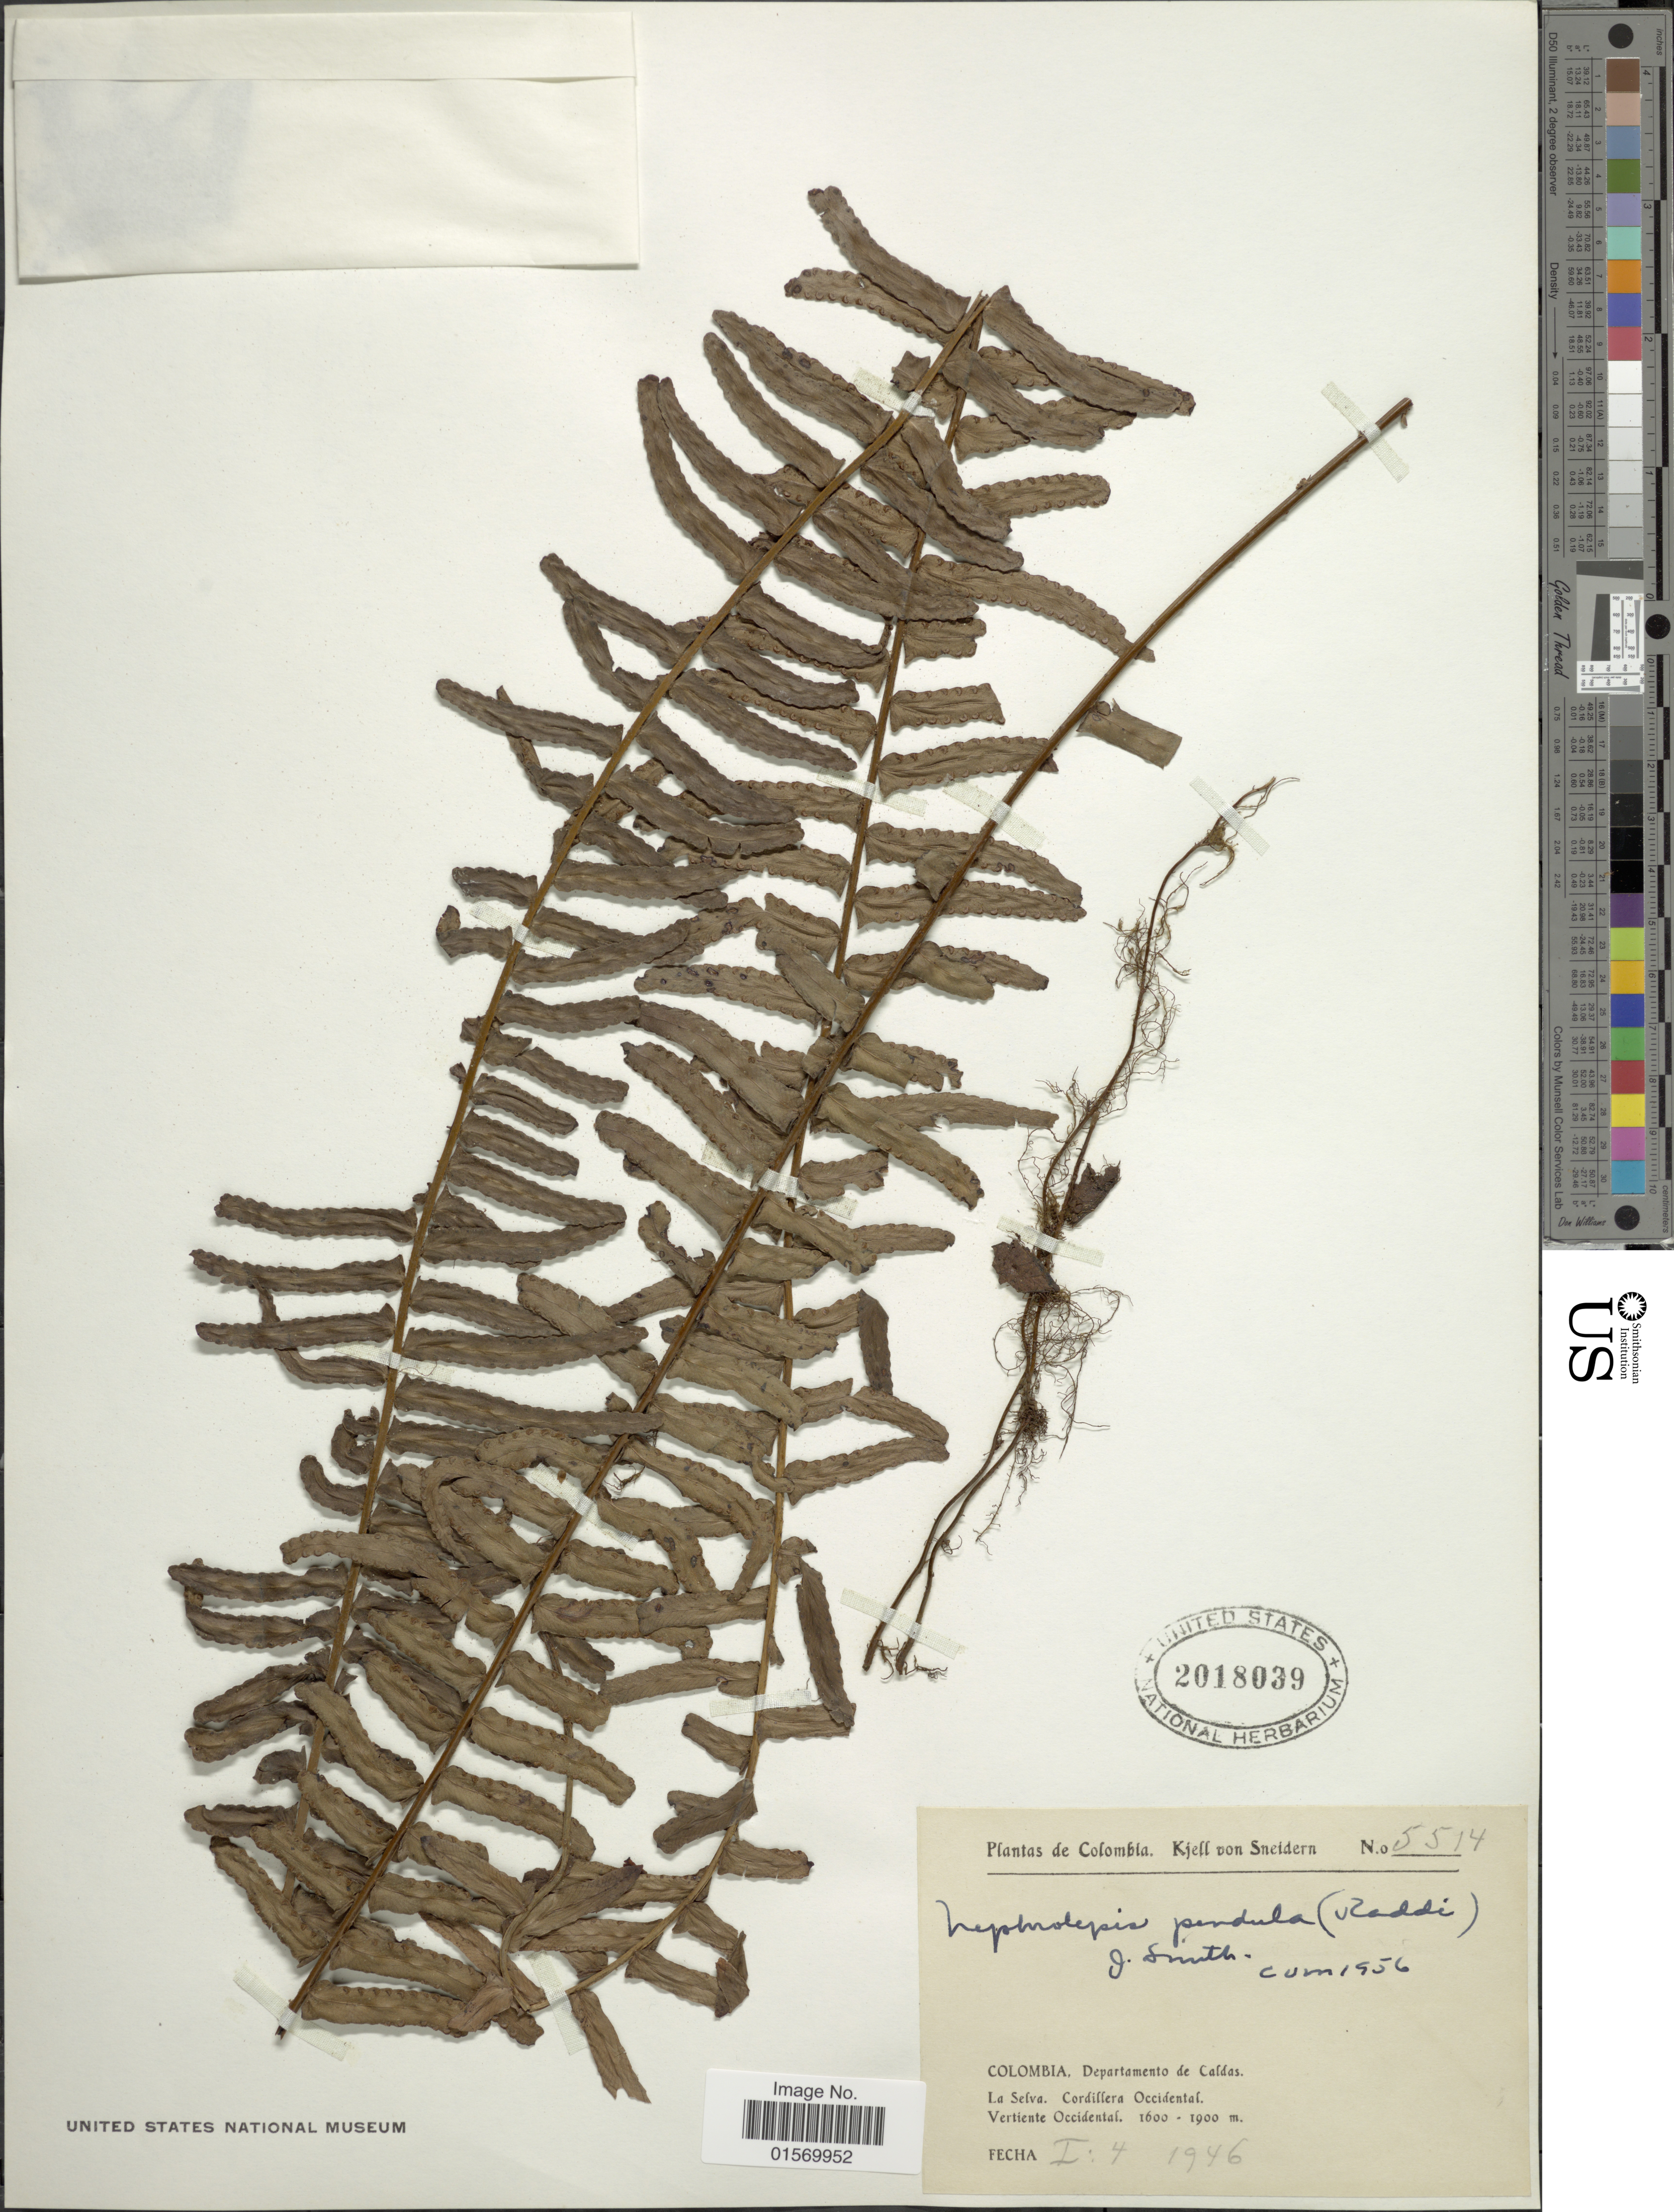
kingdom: Plantae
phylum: Tracheophyta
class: Polypodiopsida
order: Polypodiales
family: Nephrolepidaceae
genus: Nephrolepis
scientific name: Nephrolepis pendula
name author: (Raddi) J. Sm.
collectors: K. von Sneidern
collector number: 5514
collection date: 1946-01-04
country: Colombia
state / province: Caldas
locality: La Selva, Cordillera Occidental, vertiente Occidental.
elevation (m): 1600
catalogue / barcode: US 2018039